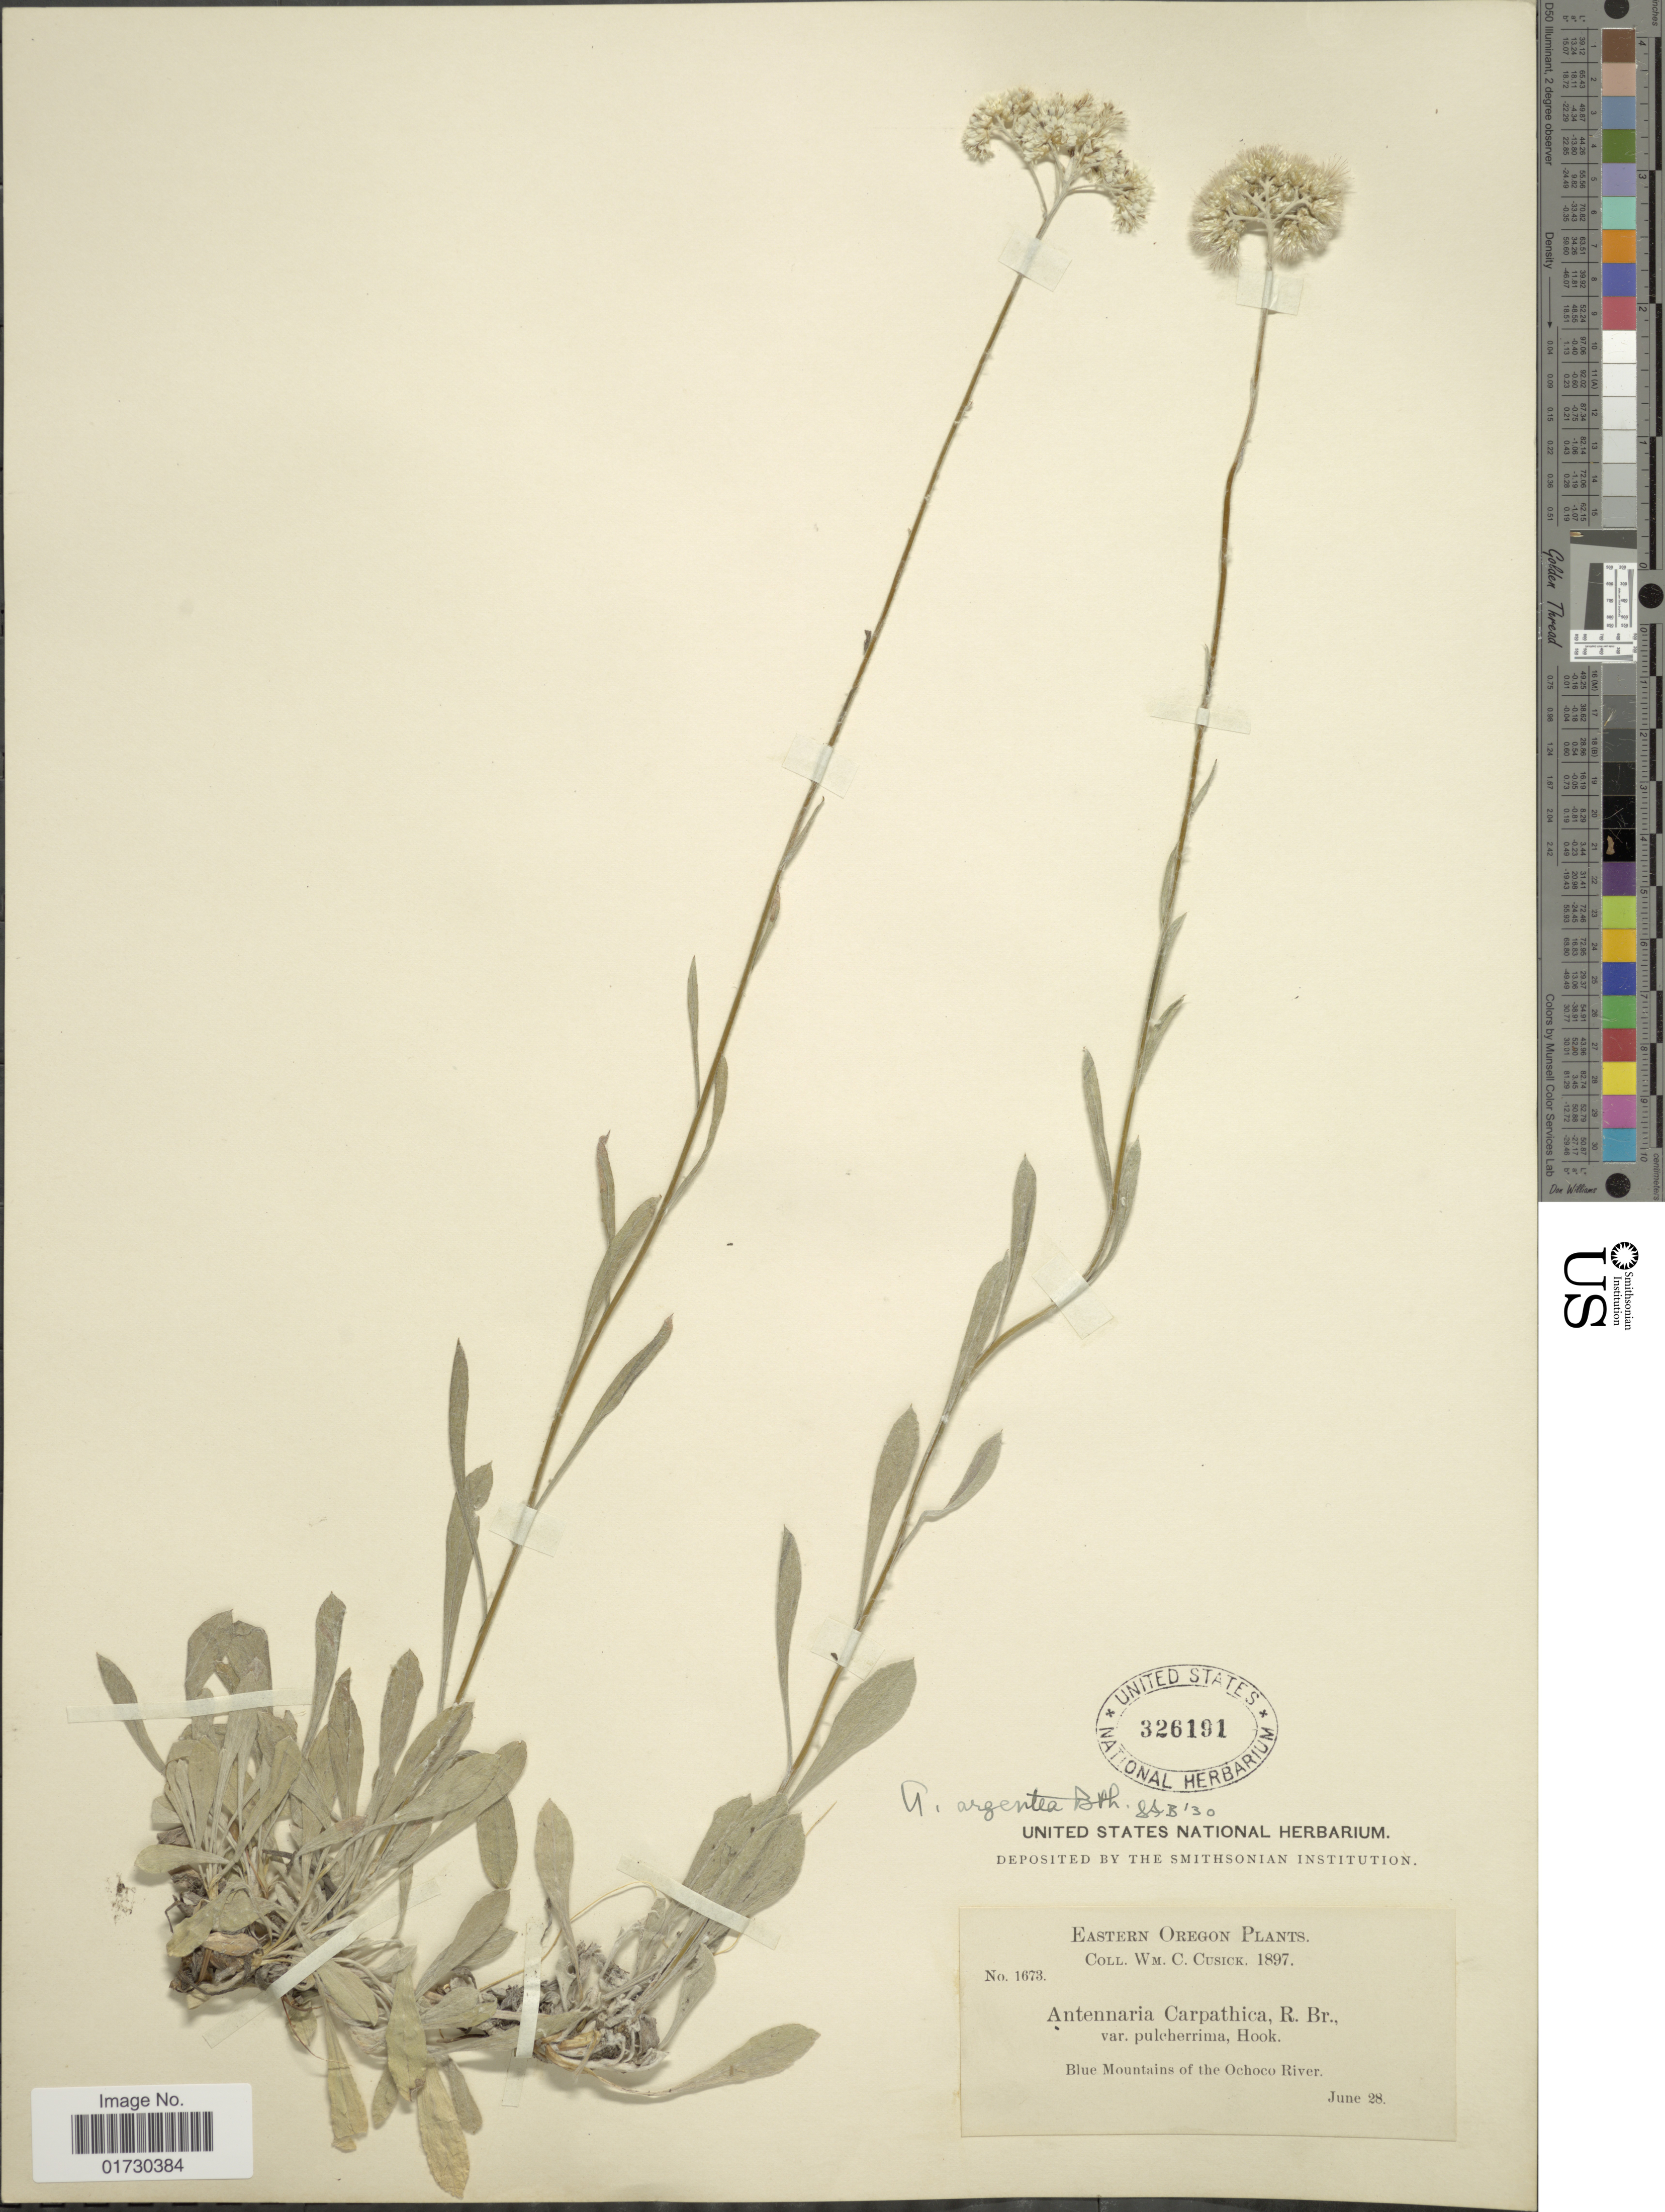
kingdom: Plantae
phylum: Tracheophyta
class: Magnoliopsida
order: Asterales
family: Asteraceae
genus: Antennaria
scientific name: Antennaria argentea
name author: Benth.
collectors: W. C. Cusick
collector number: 1673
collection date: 1897-06-28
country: United States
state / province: Oregon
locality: Eastern Oregon, Blue Mountains of the Ochoco River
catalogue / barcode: US 326191